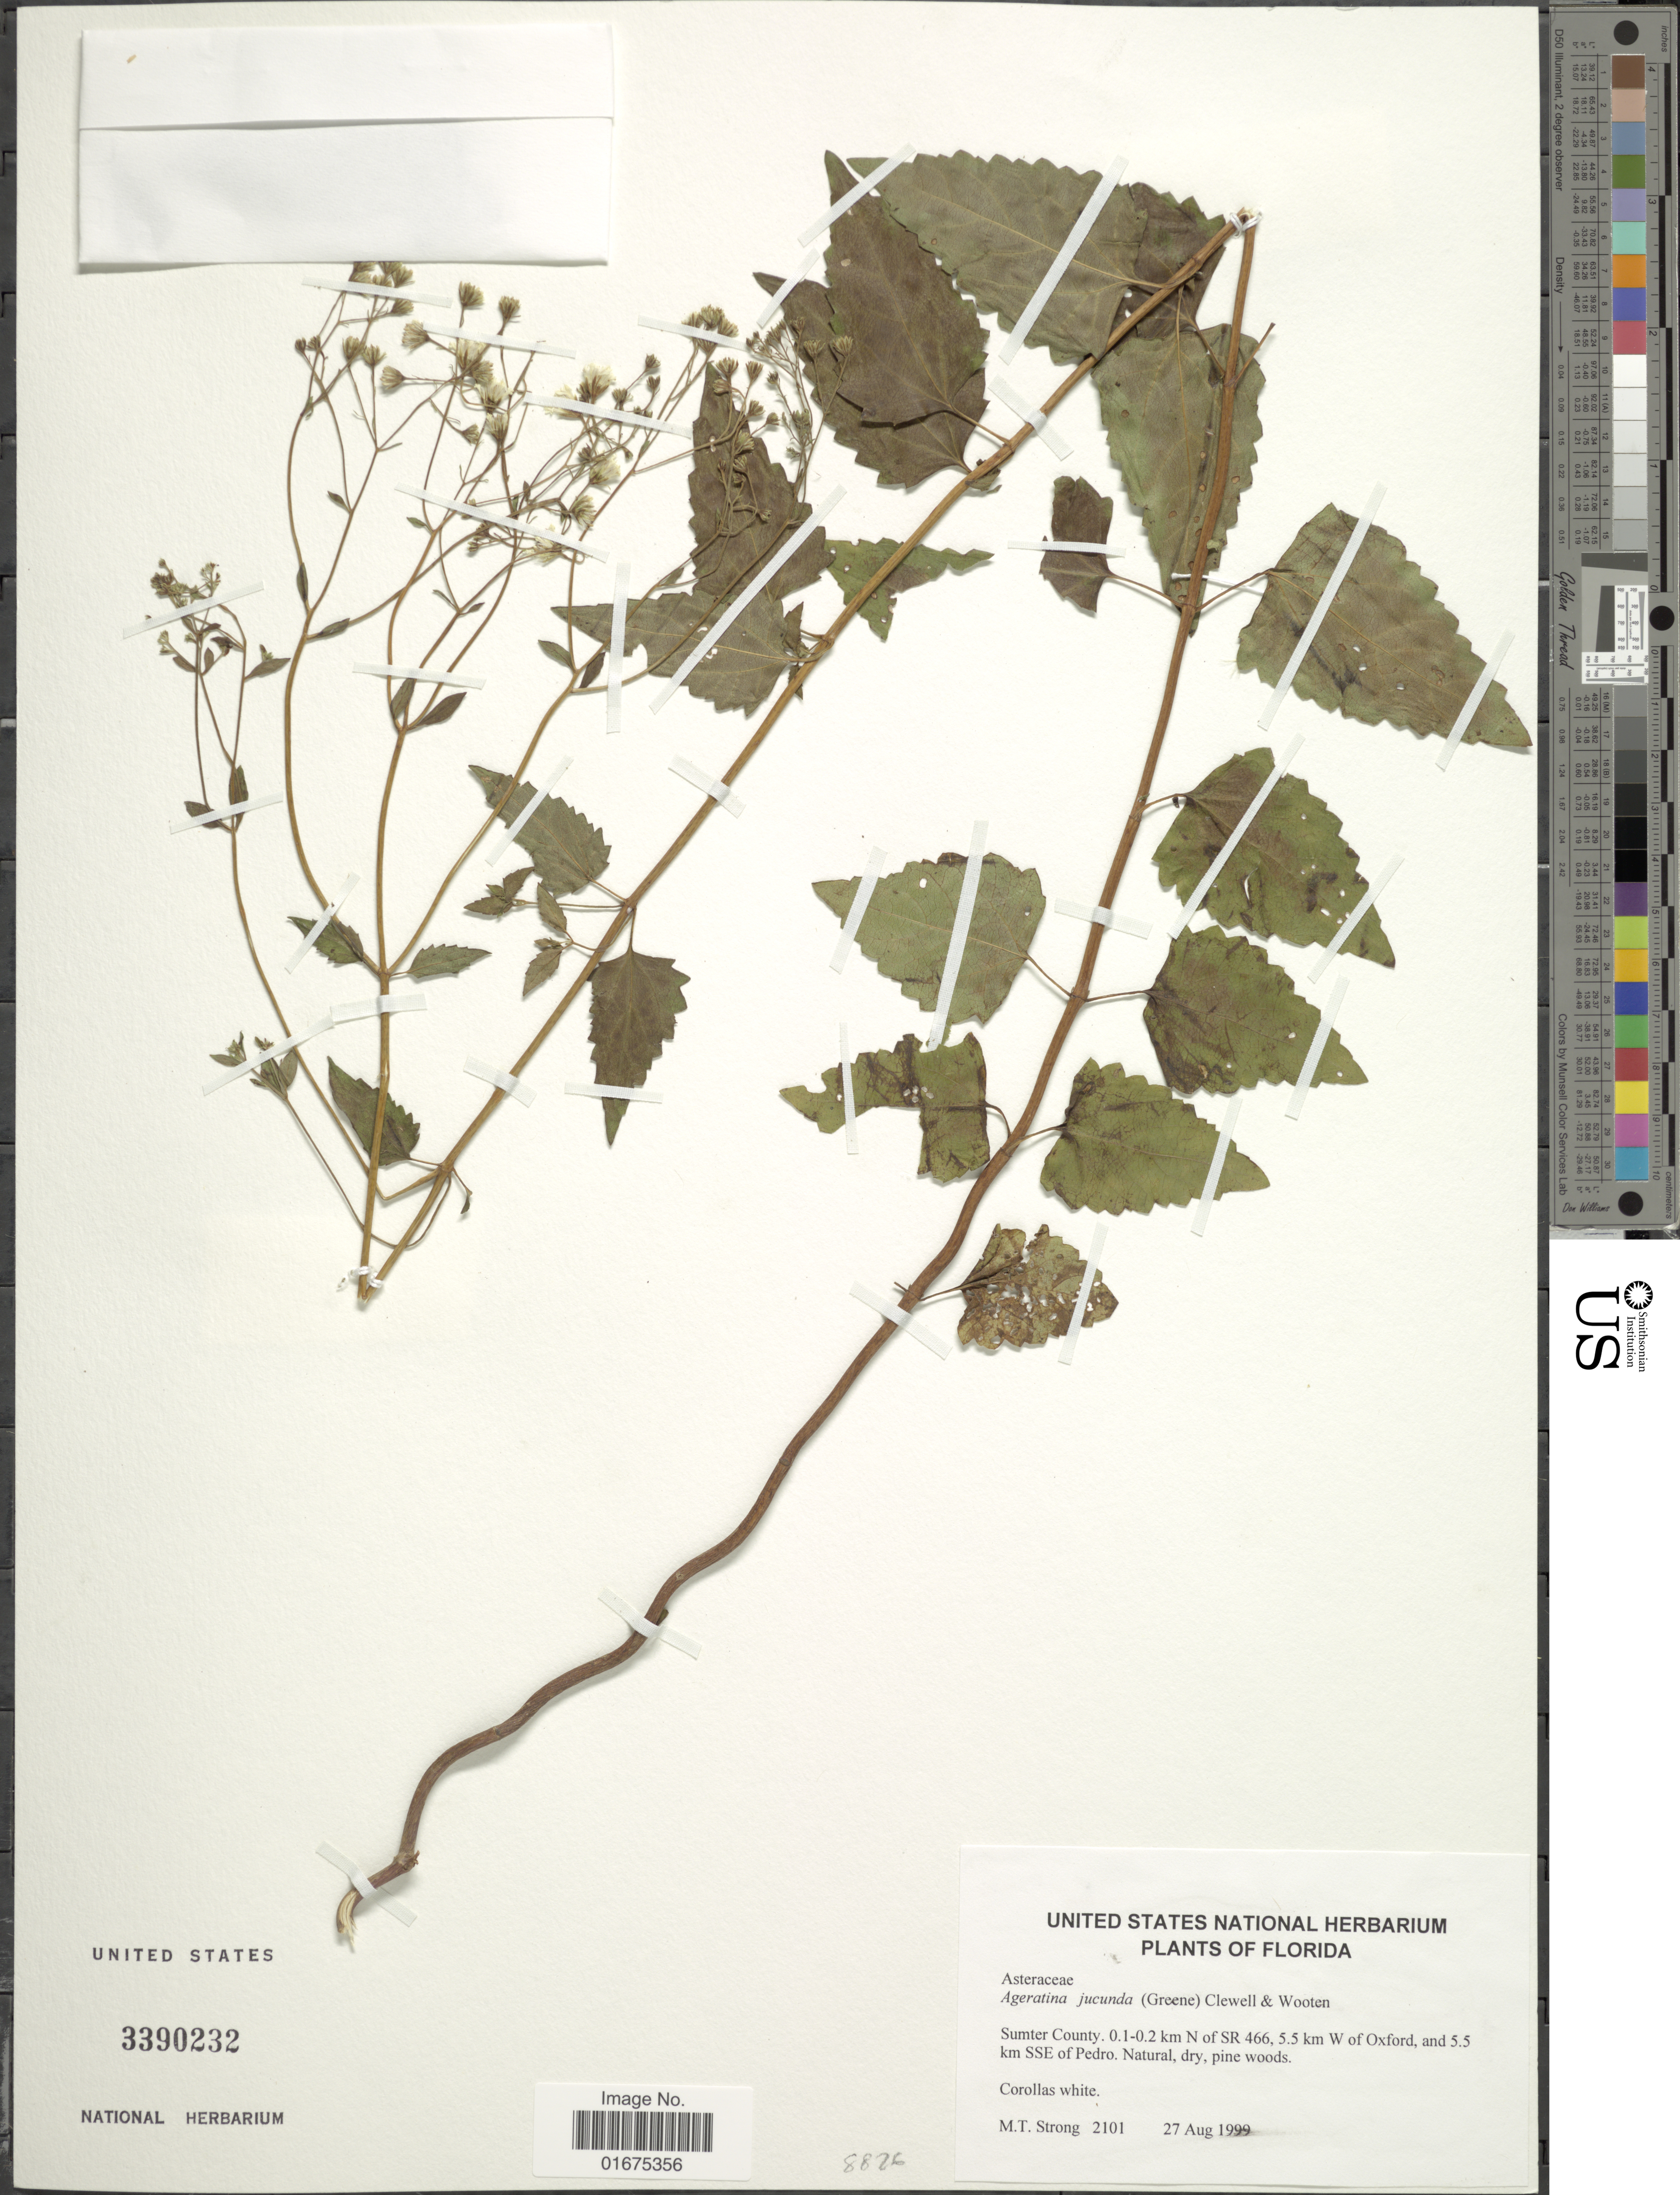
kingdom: Plantae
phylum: Tracheophyta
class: Magnoliopsida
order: Asterales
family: Asteraceae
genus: Ageratina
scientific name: Ageratina jucunda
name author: (Greene) Clewell & Wooten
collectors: M. T. Strong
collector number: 2101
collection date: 1999-08-27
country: United States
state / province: Florida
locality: Sumter County. 0.1-0.2 km N of SR 466, 5.5 km W of Oxford, and 5 km SSE of Pedro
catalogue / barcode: US 3390232